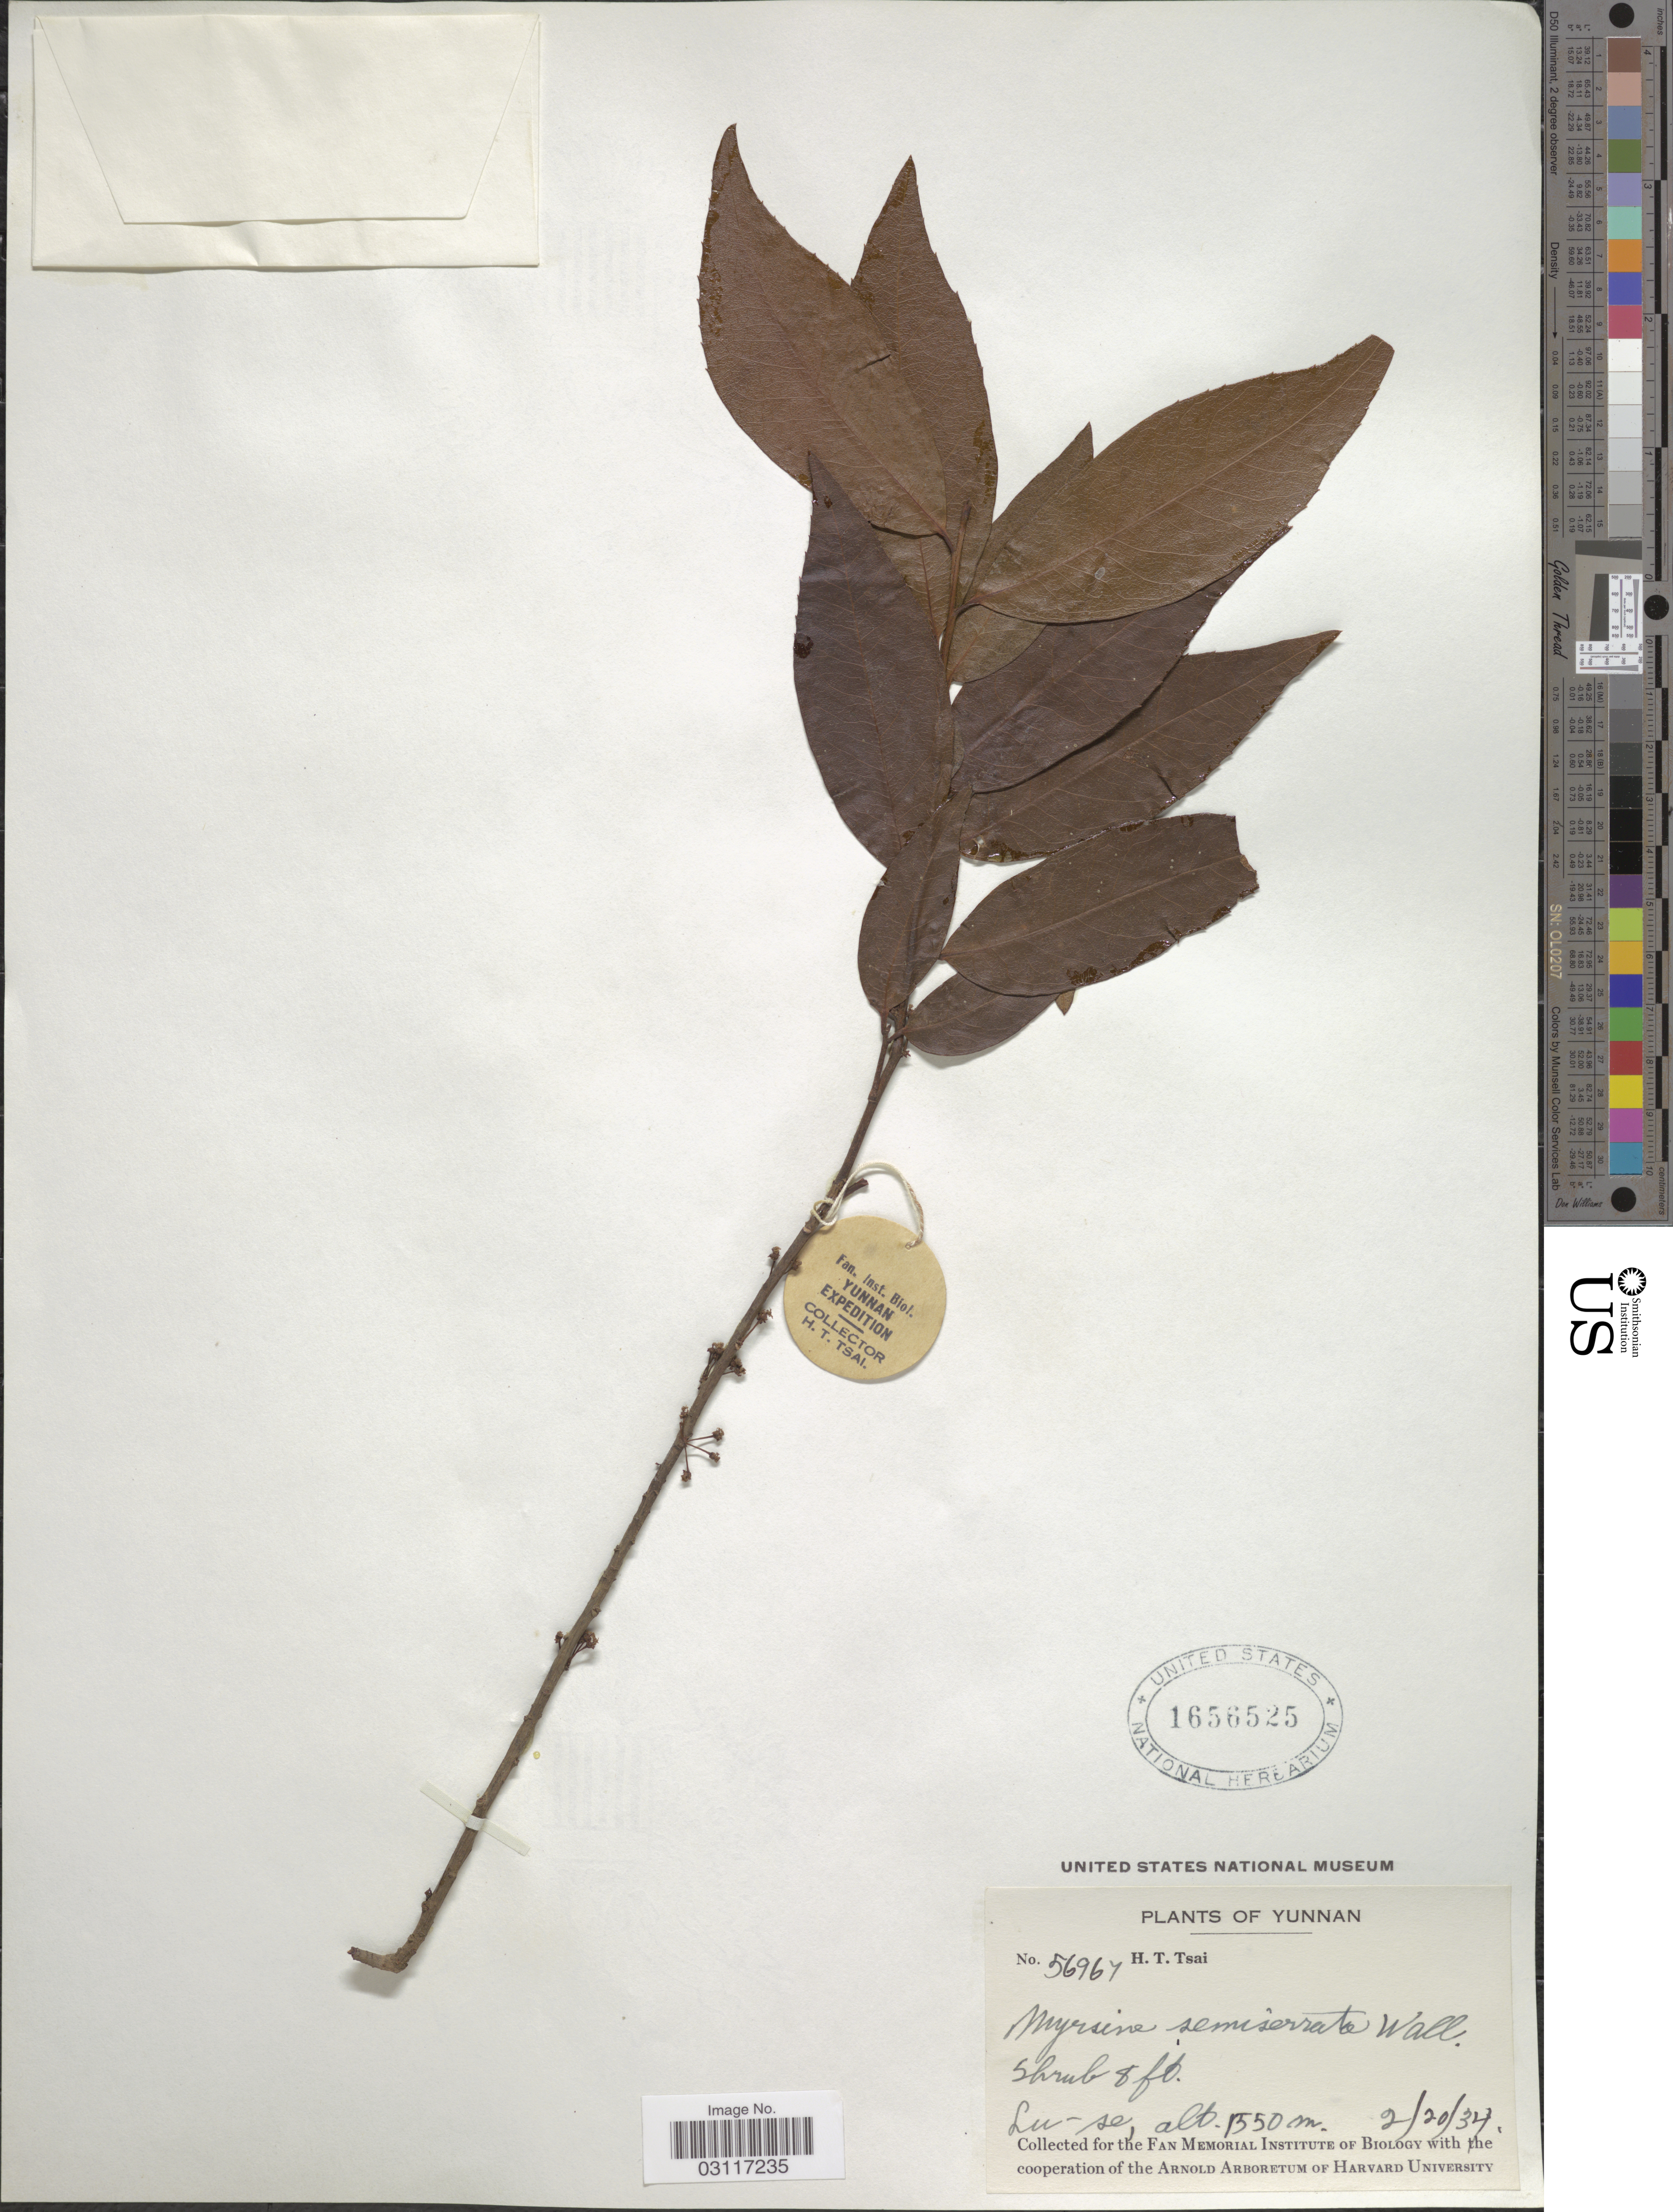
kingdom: Plantae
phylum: Tracheophyta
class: Magnoliopsida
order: Ericales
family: Primulaceae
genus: Myrsine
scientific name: Myrsine semiserrata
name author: Wall.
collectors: H. Tsai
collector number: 56967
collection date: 1934-02-20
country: China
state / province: Yunnan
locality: Lu-se.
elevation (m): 1550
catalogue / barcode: US 1656525